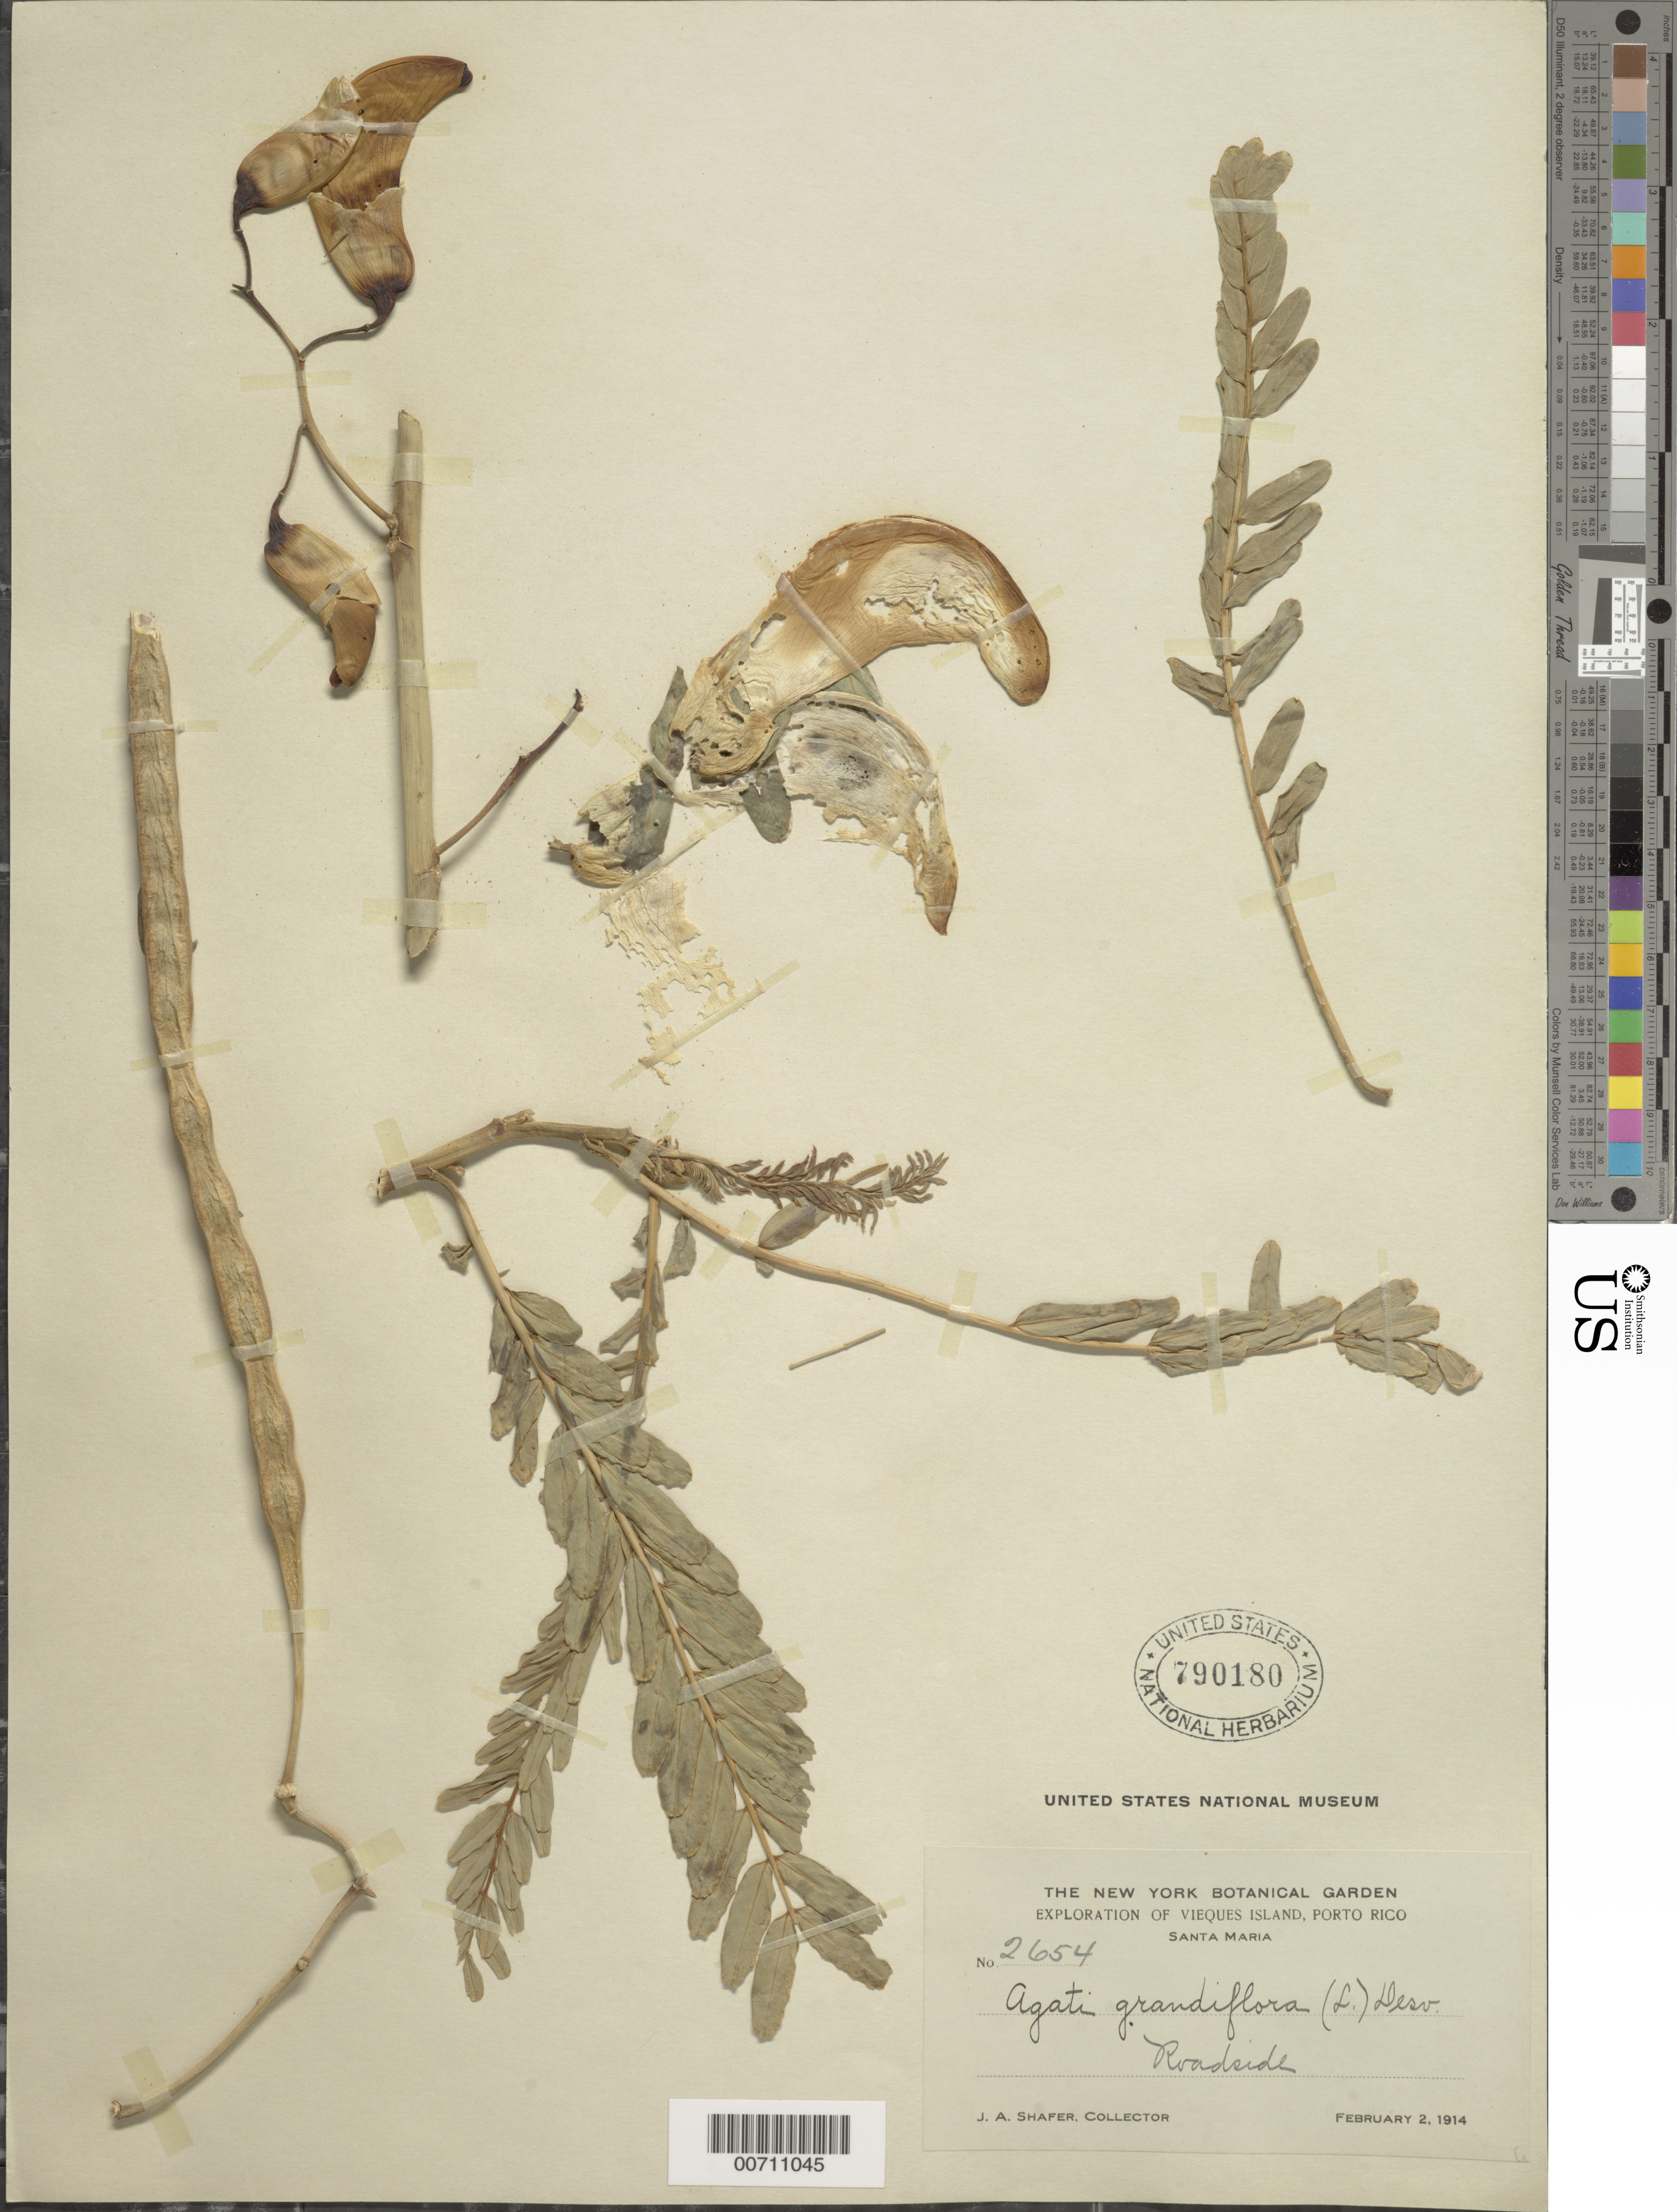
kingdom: Plantae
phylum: Tracheophyta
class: Magnoliopsida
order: Fabales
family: Fabaceae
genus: Sesbania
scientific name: Sesbania grandiflora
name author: (L.) Poir.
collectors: J. A. Shafer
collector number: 2654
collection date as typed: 02 Feb 1914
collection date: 1914-02-02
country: Puerto Rico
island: Vieques Island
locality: Santa Maria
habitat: Roadside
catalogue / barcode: US 790180